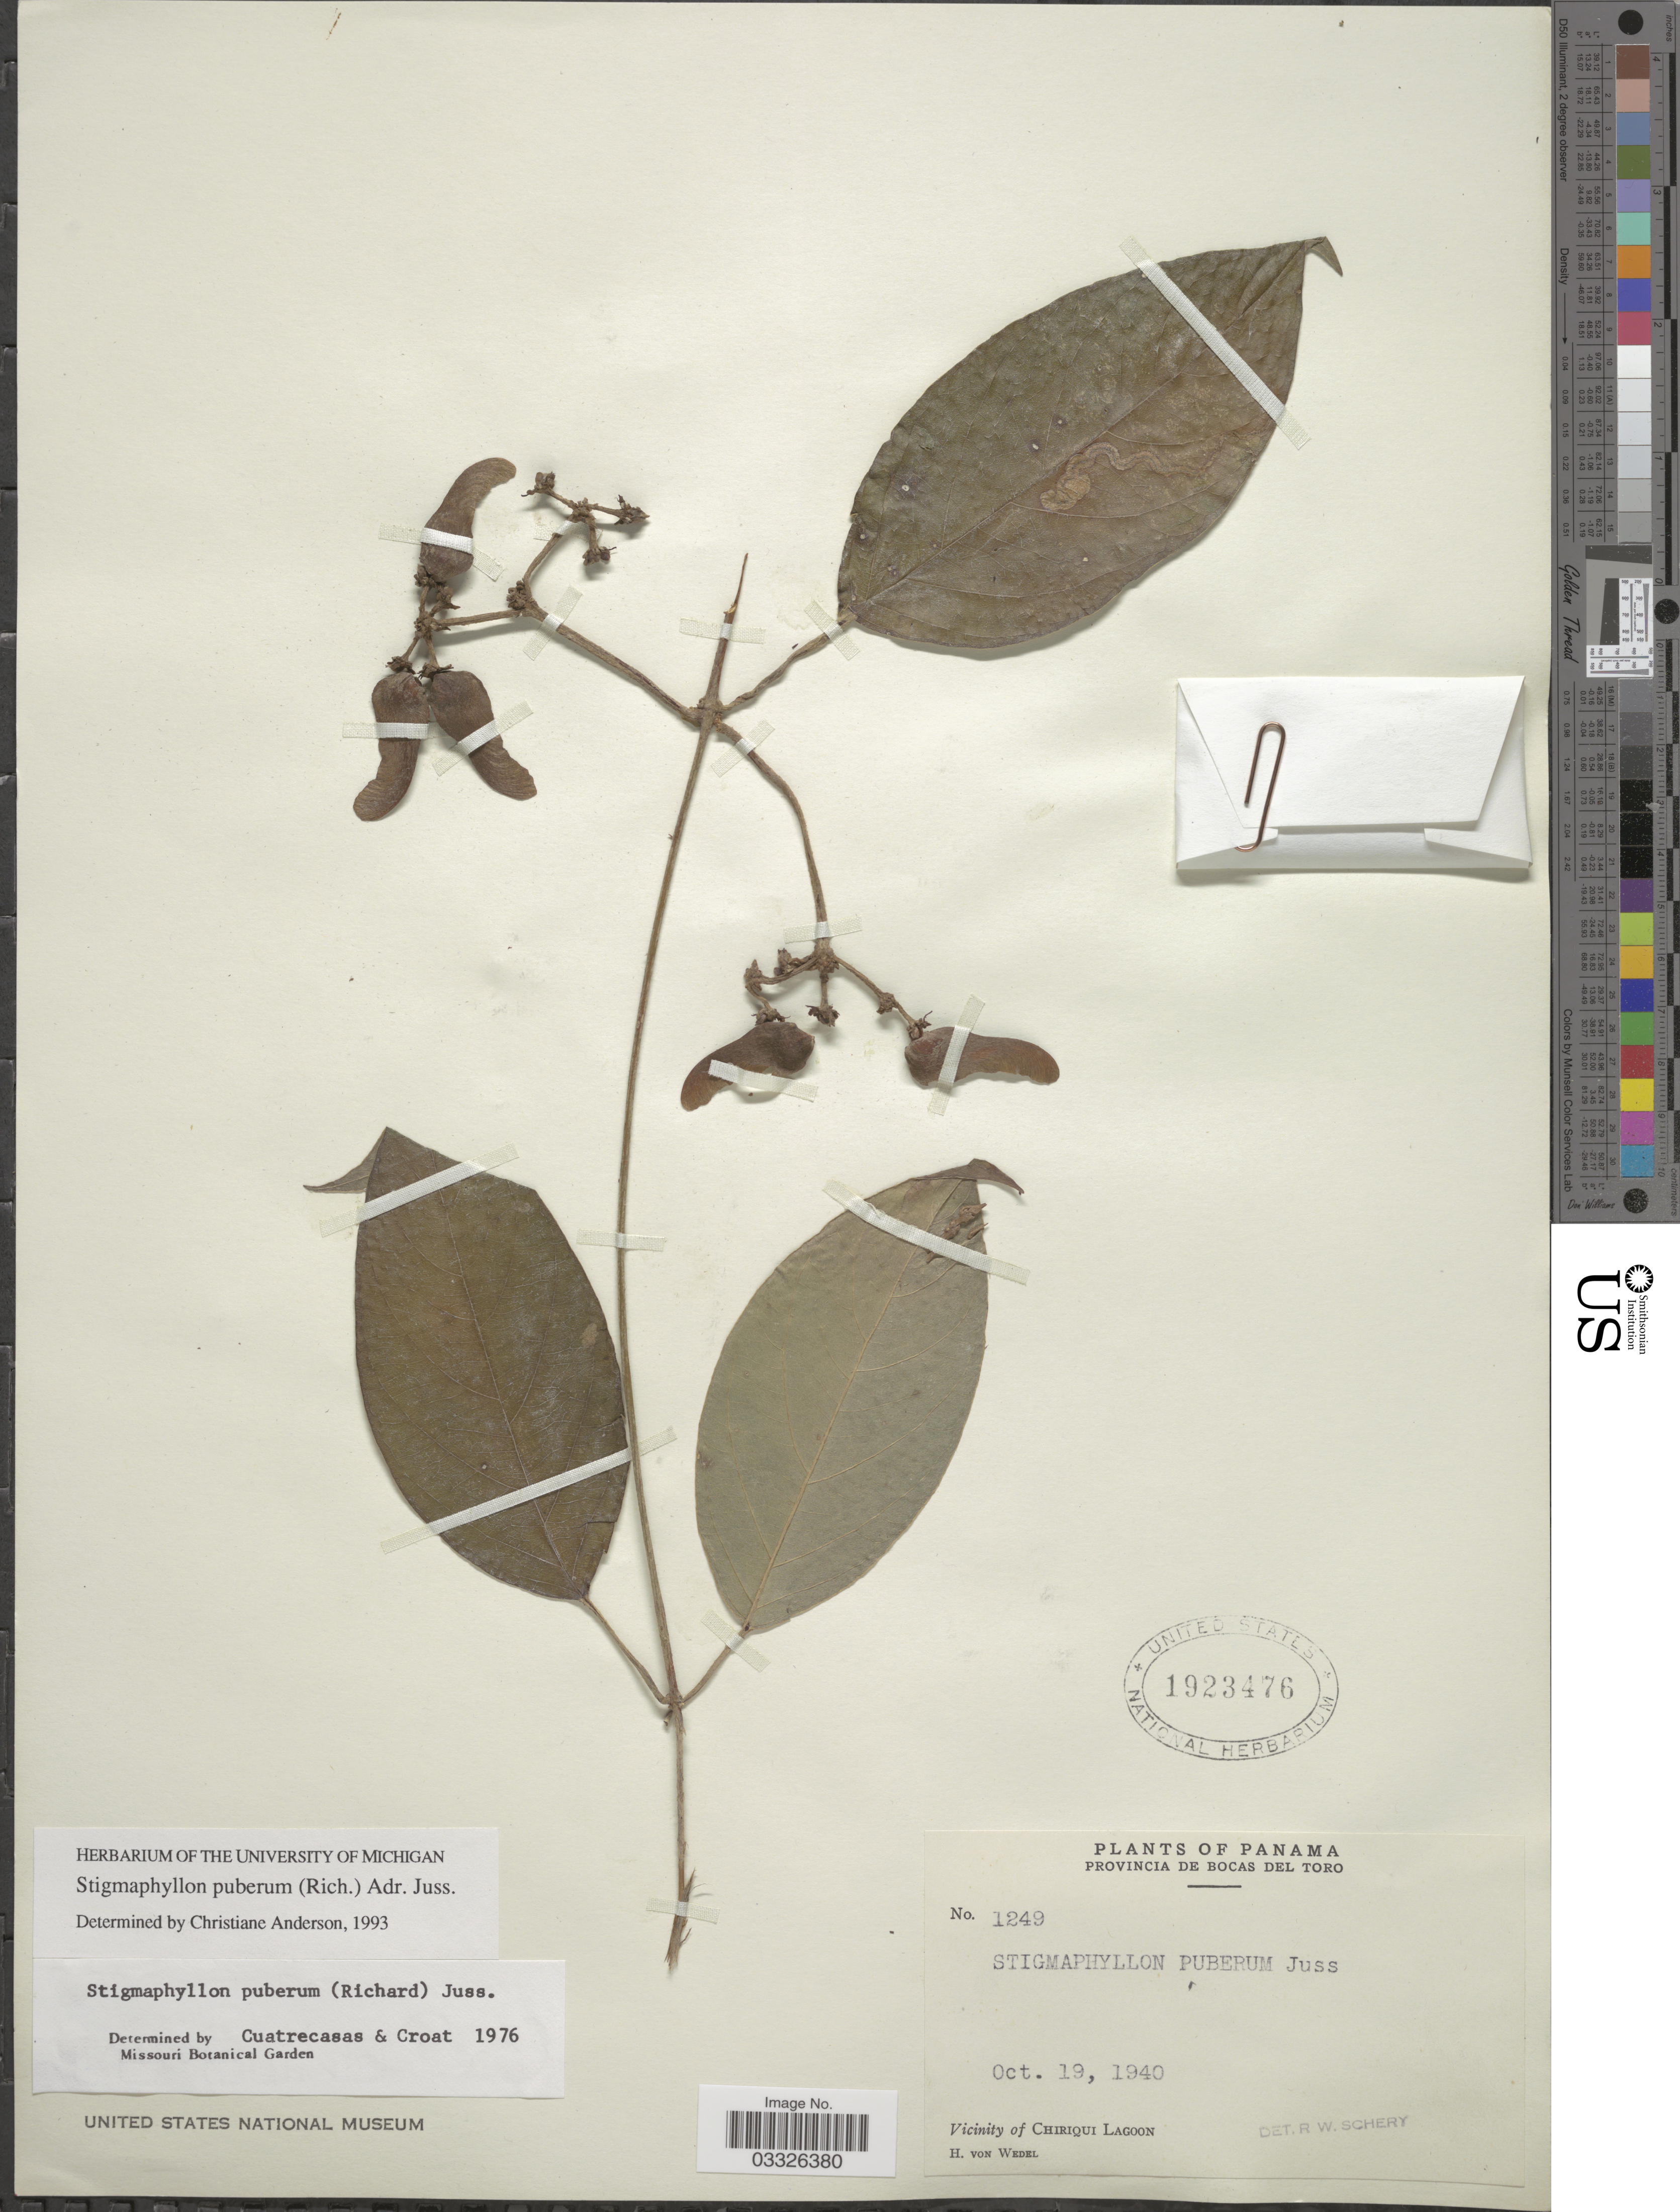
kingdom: Plantae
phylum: Tracheophyta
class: Magnoliopsida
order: Malpighiales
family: Malpighiaceae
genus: Stigmaphyllon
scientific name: Stigmaphyllon puberum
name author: (Rich.) A. Juss.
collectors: H. von Wedel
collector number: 1249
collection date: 1940-10-19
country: Panama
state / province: Bocas del Toro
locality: Vicinity of Chiriqui Lagoon.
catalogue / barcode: US 1923476